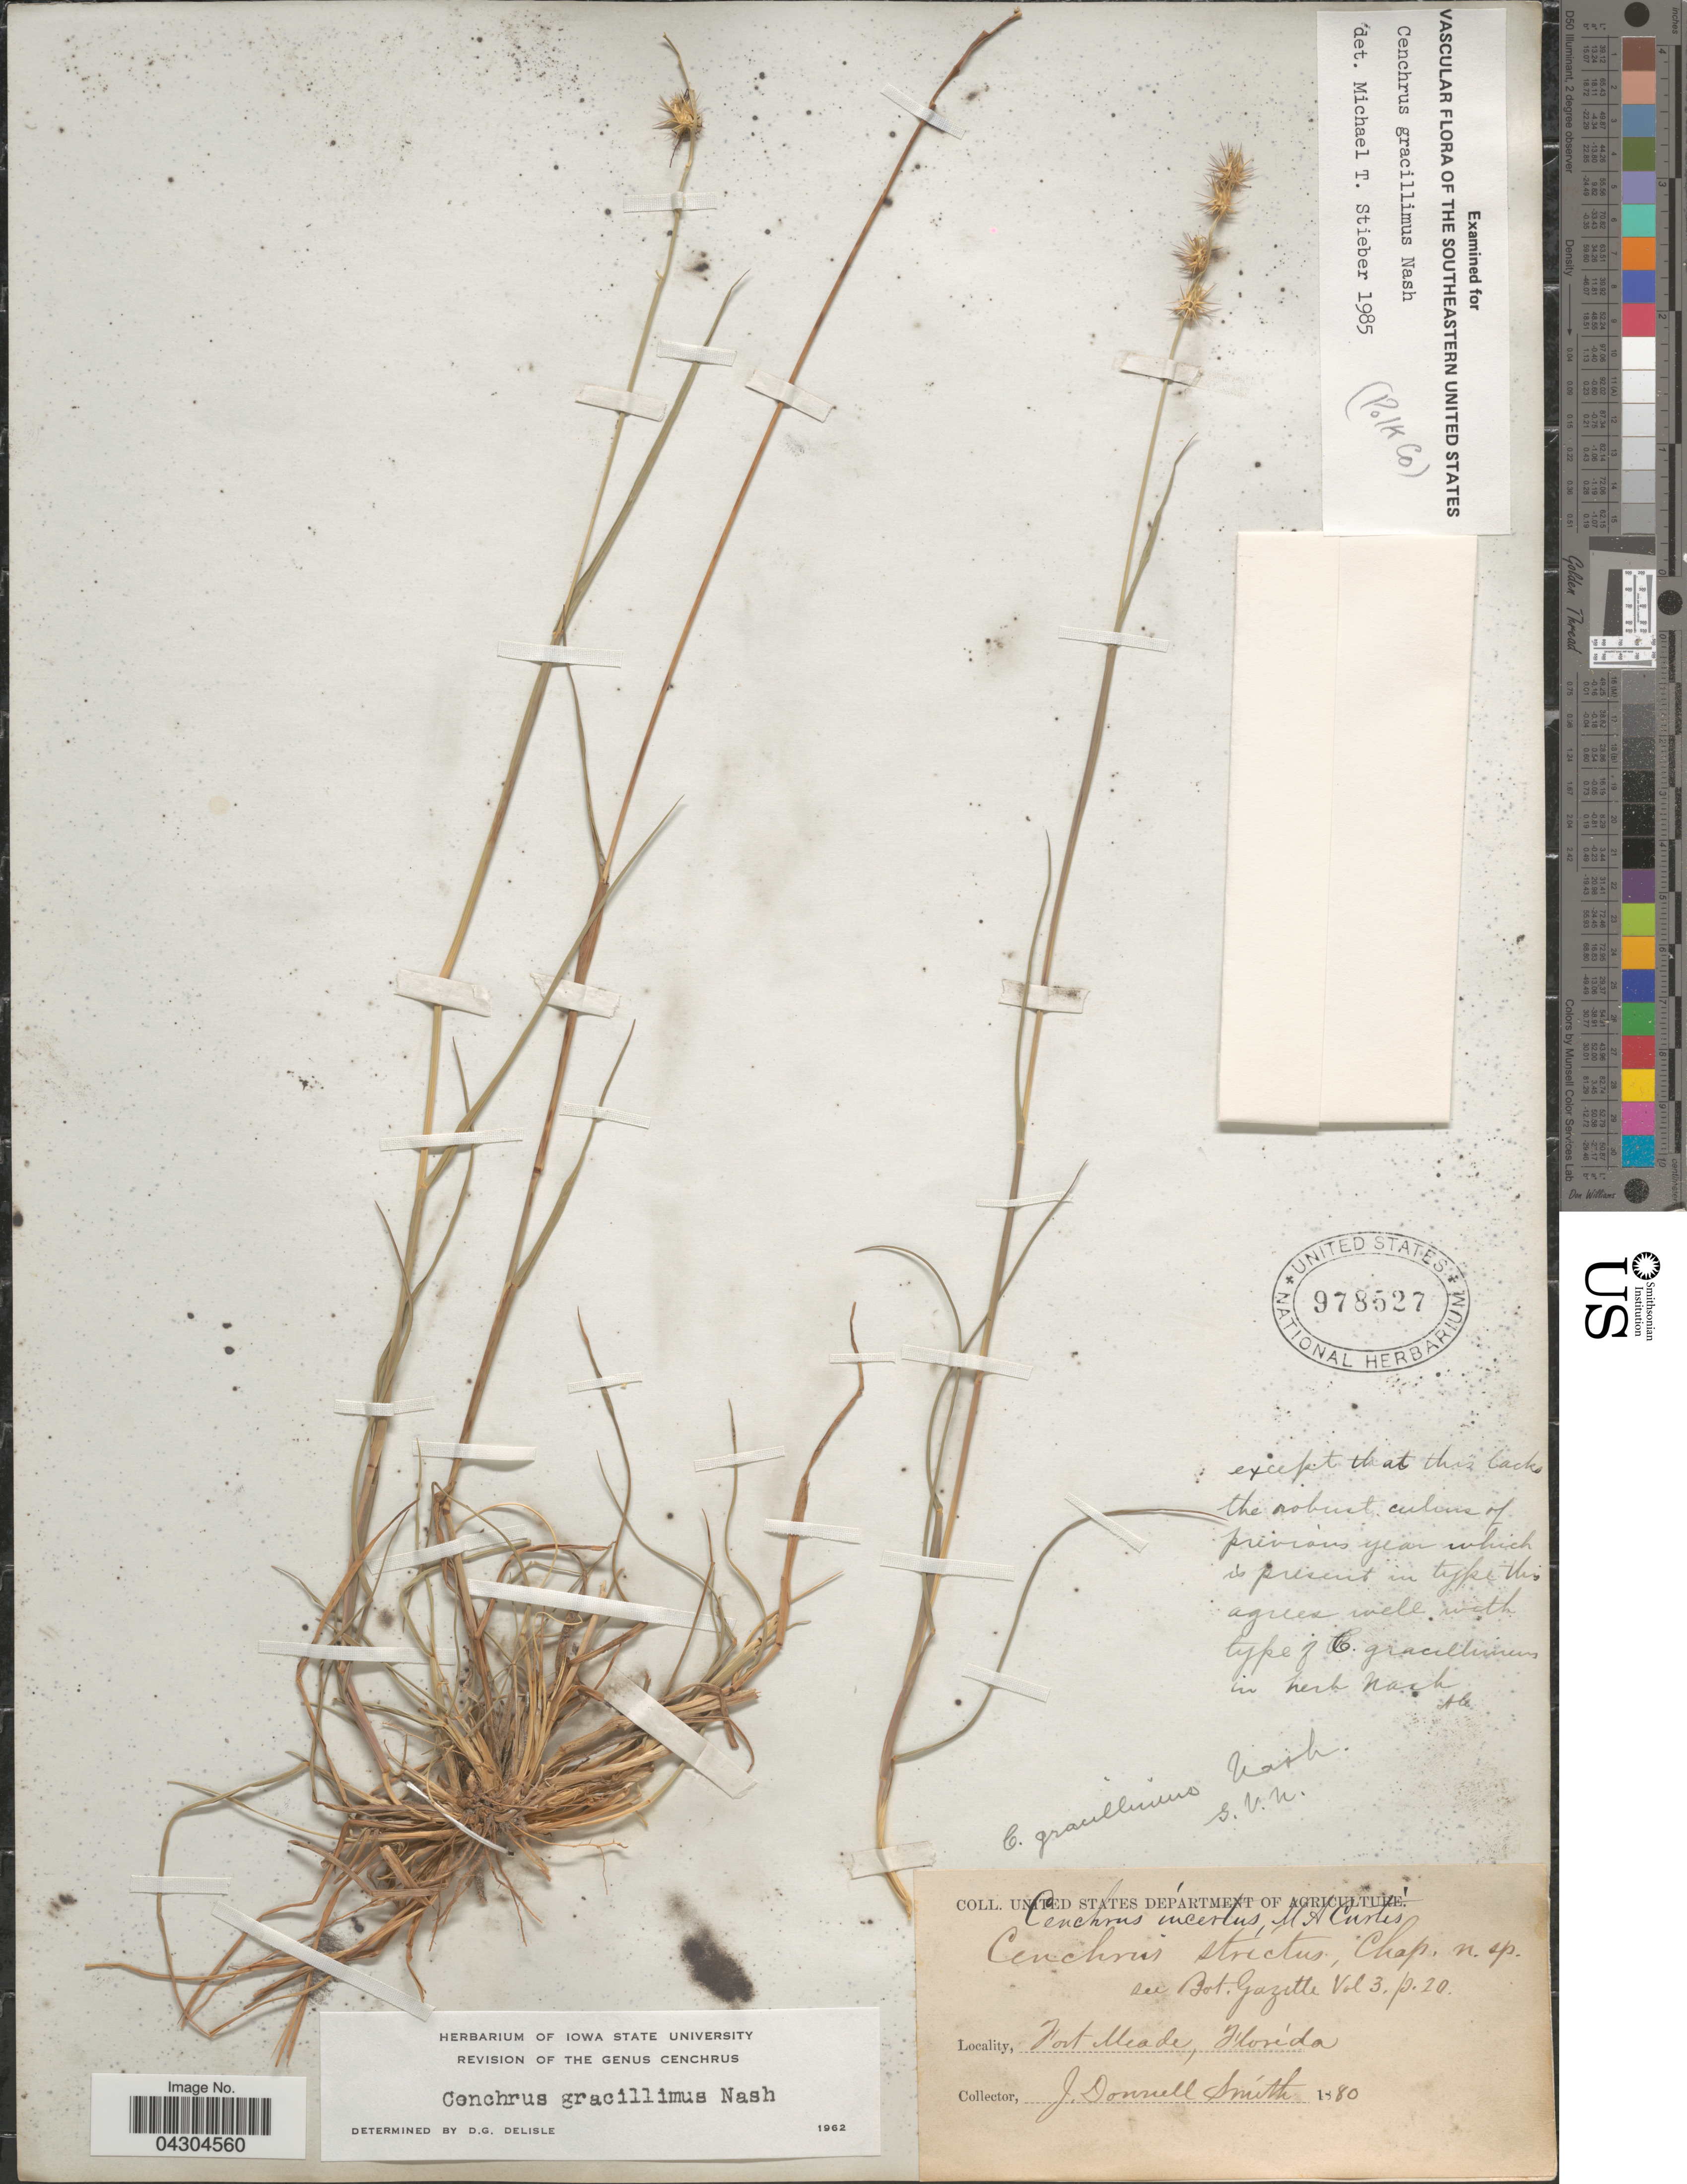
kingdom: Plantae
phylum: Tracheophyta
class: Liliopsida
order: Poales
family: Poaceae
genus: Cenchrus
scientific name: Cenchrus gracillimus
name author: Nash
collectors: J. Donnell Smith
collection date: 1880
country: United States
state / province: Florida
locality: Fort Meade.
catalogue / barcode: US 978527